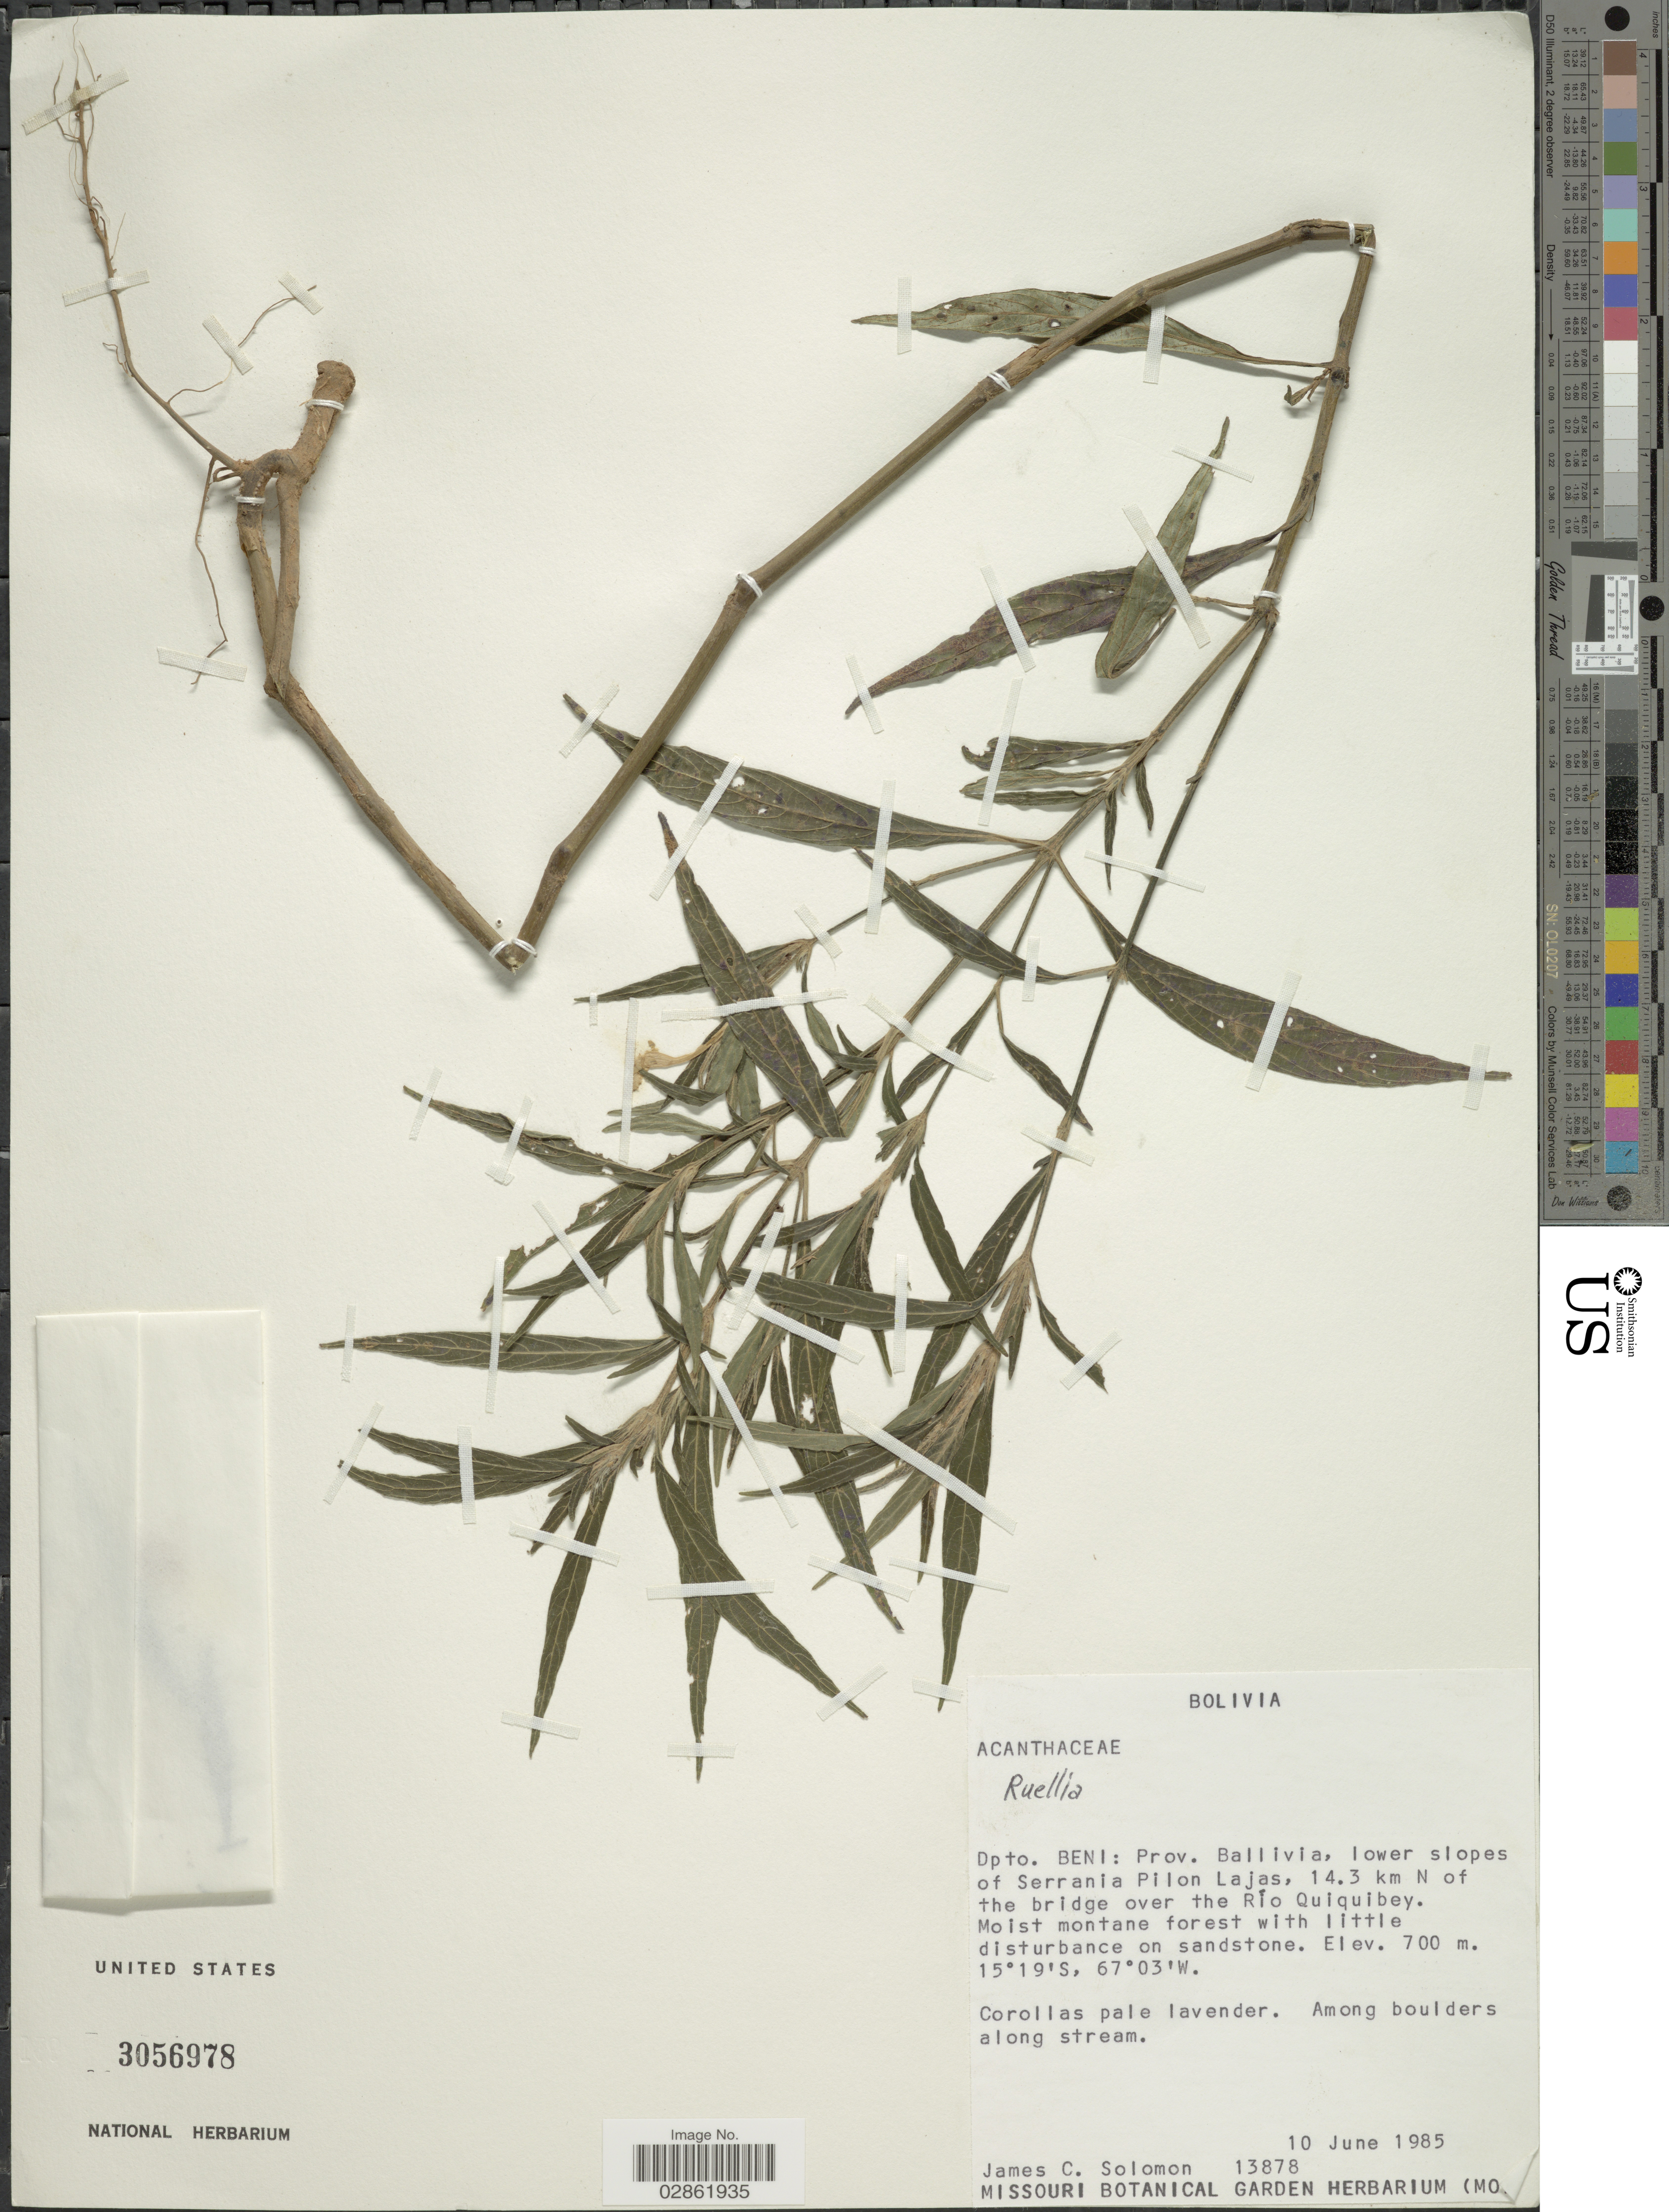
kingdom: Plantae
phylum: Tracheophyta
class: Magnoliopsida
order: Lamiales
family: Acanthaceae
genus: Ruellia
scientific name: Ruellia puri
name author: Mart. ex Nees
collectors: J. C. Solomon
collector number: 13878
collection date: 1985-06-10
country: Bolivia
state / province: Beni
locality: Dpto. Beni: Prov. Ballivia, lower slopes of Serrania Pilon Lajas, 14.3 km N of the bridge over the Río Quiquibey.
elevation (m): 700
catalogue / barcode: US 3056978